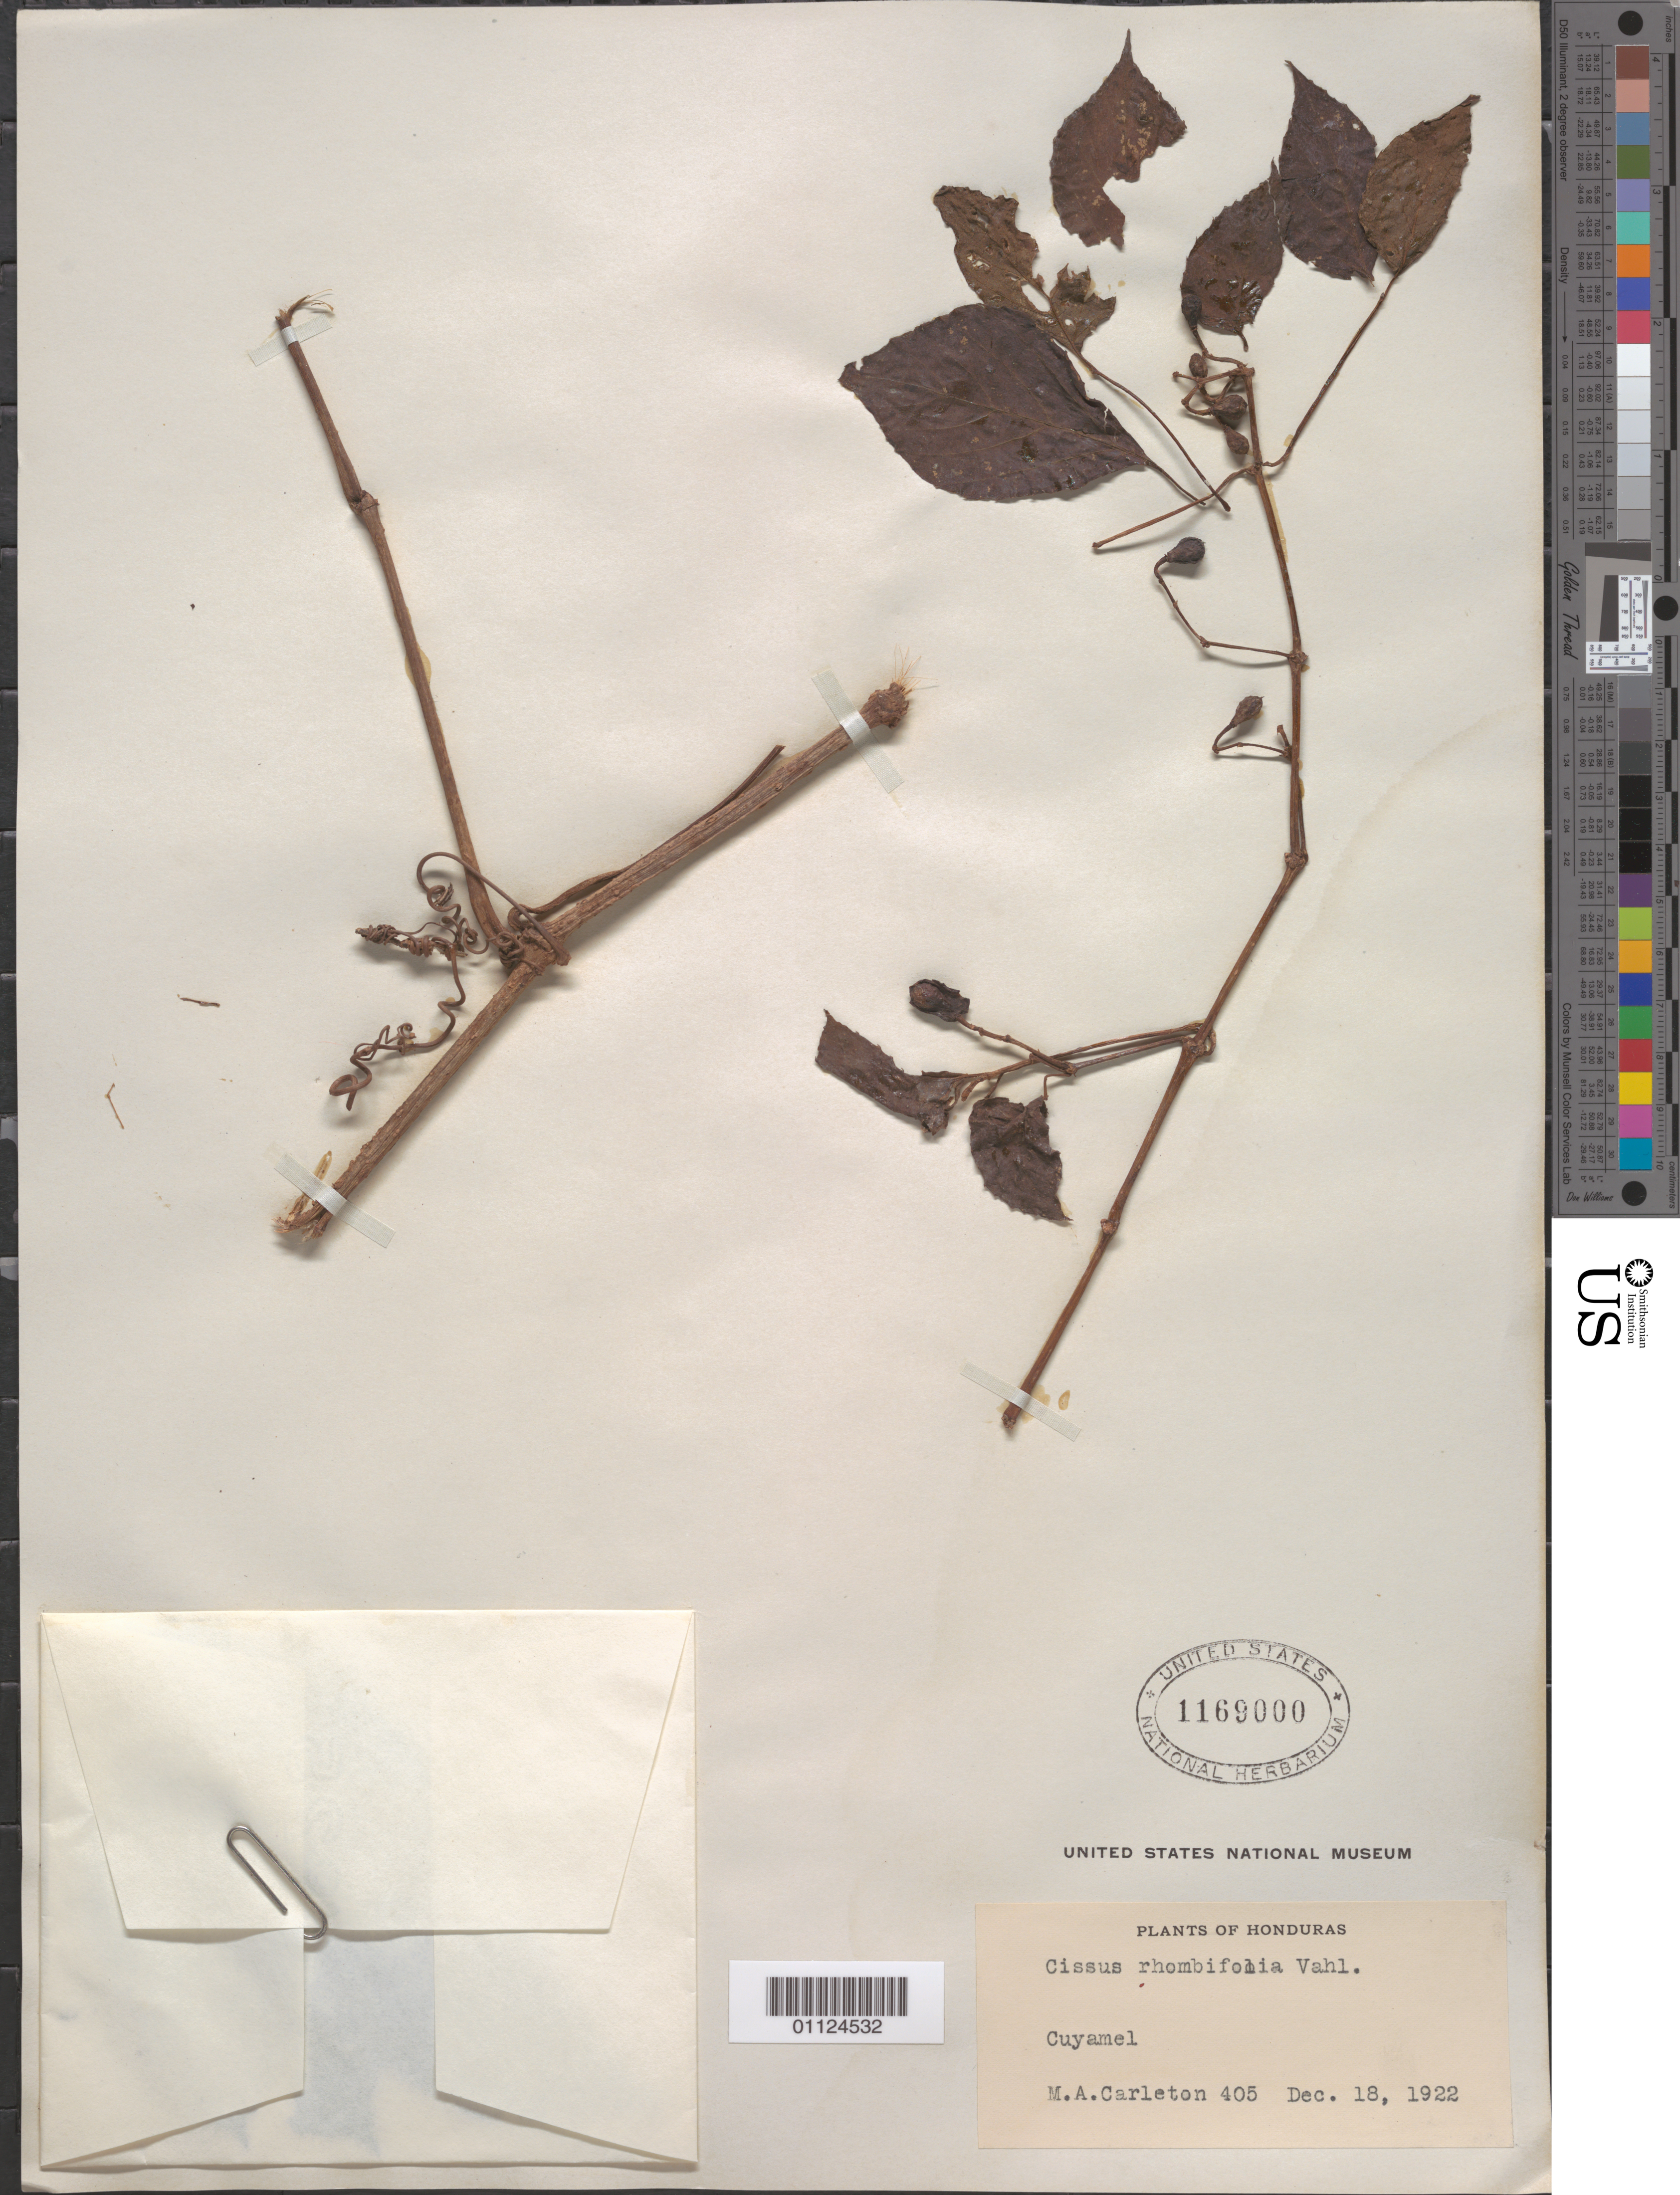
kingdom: Plantae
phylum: Tracheophyta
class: Magnoliopsida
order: Vitales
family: Vitaceae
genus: Cissus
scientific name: Cissus rhombifolia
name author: Vahl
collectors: M. A. Carleton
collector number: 405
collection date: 1922-12-18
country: Honduras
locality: Cuyamel.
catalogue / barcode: US 1169000